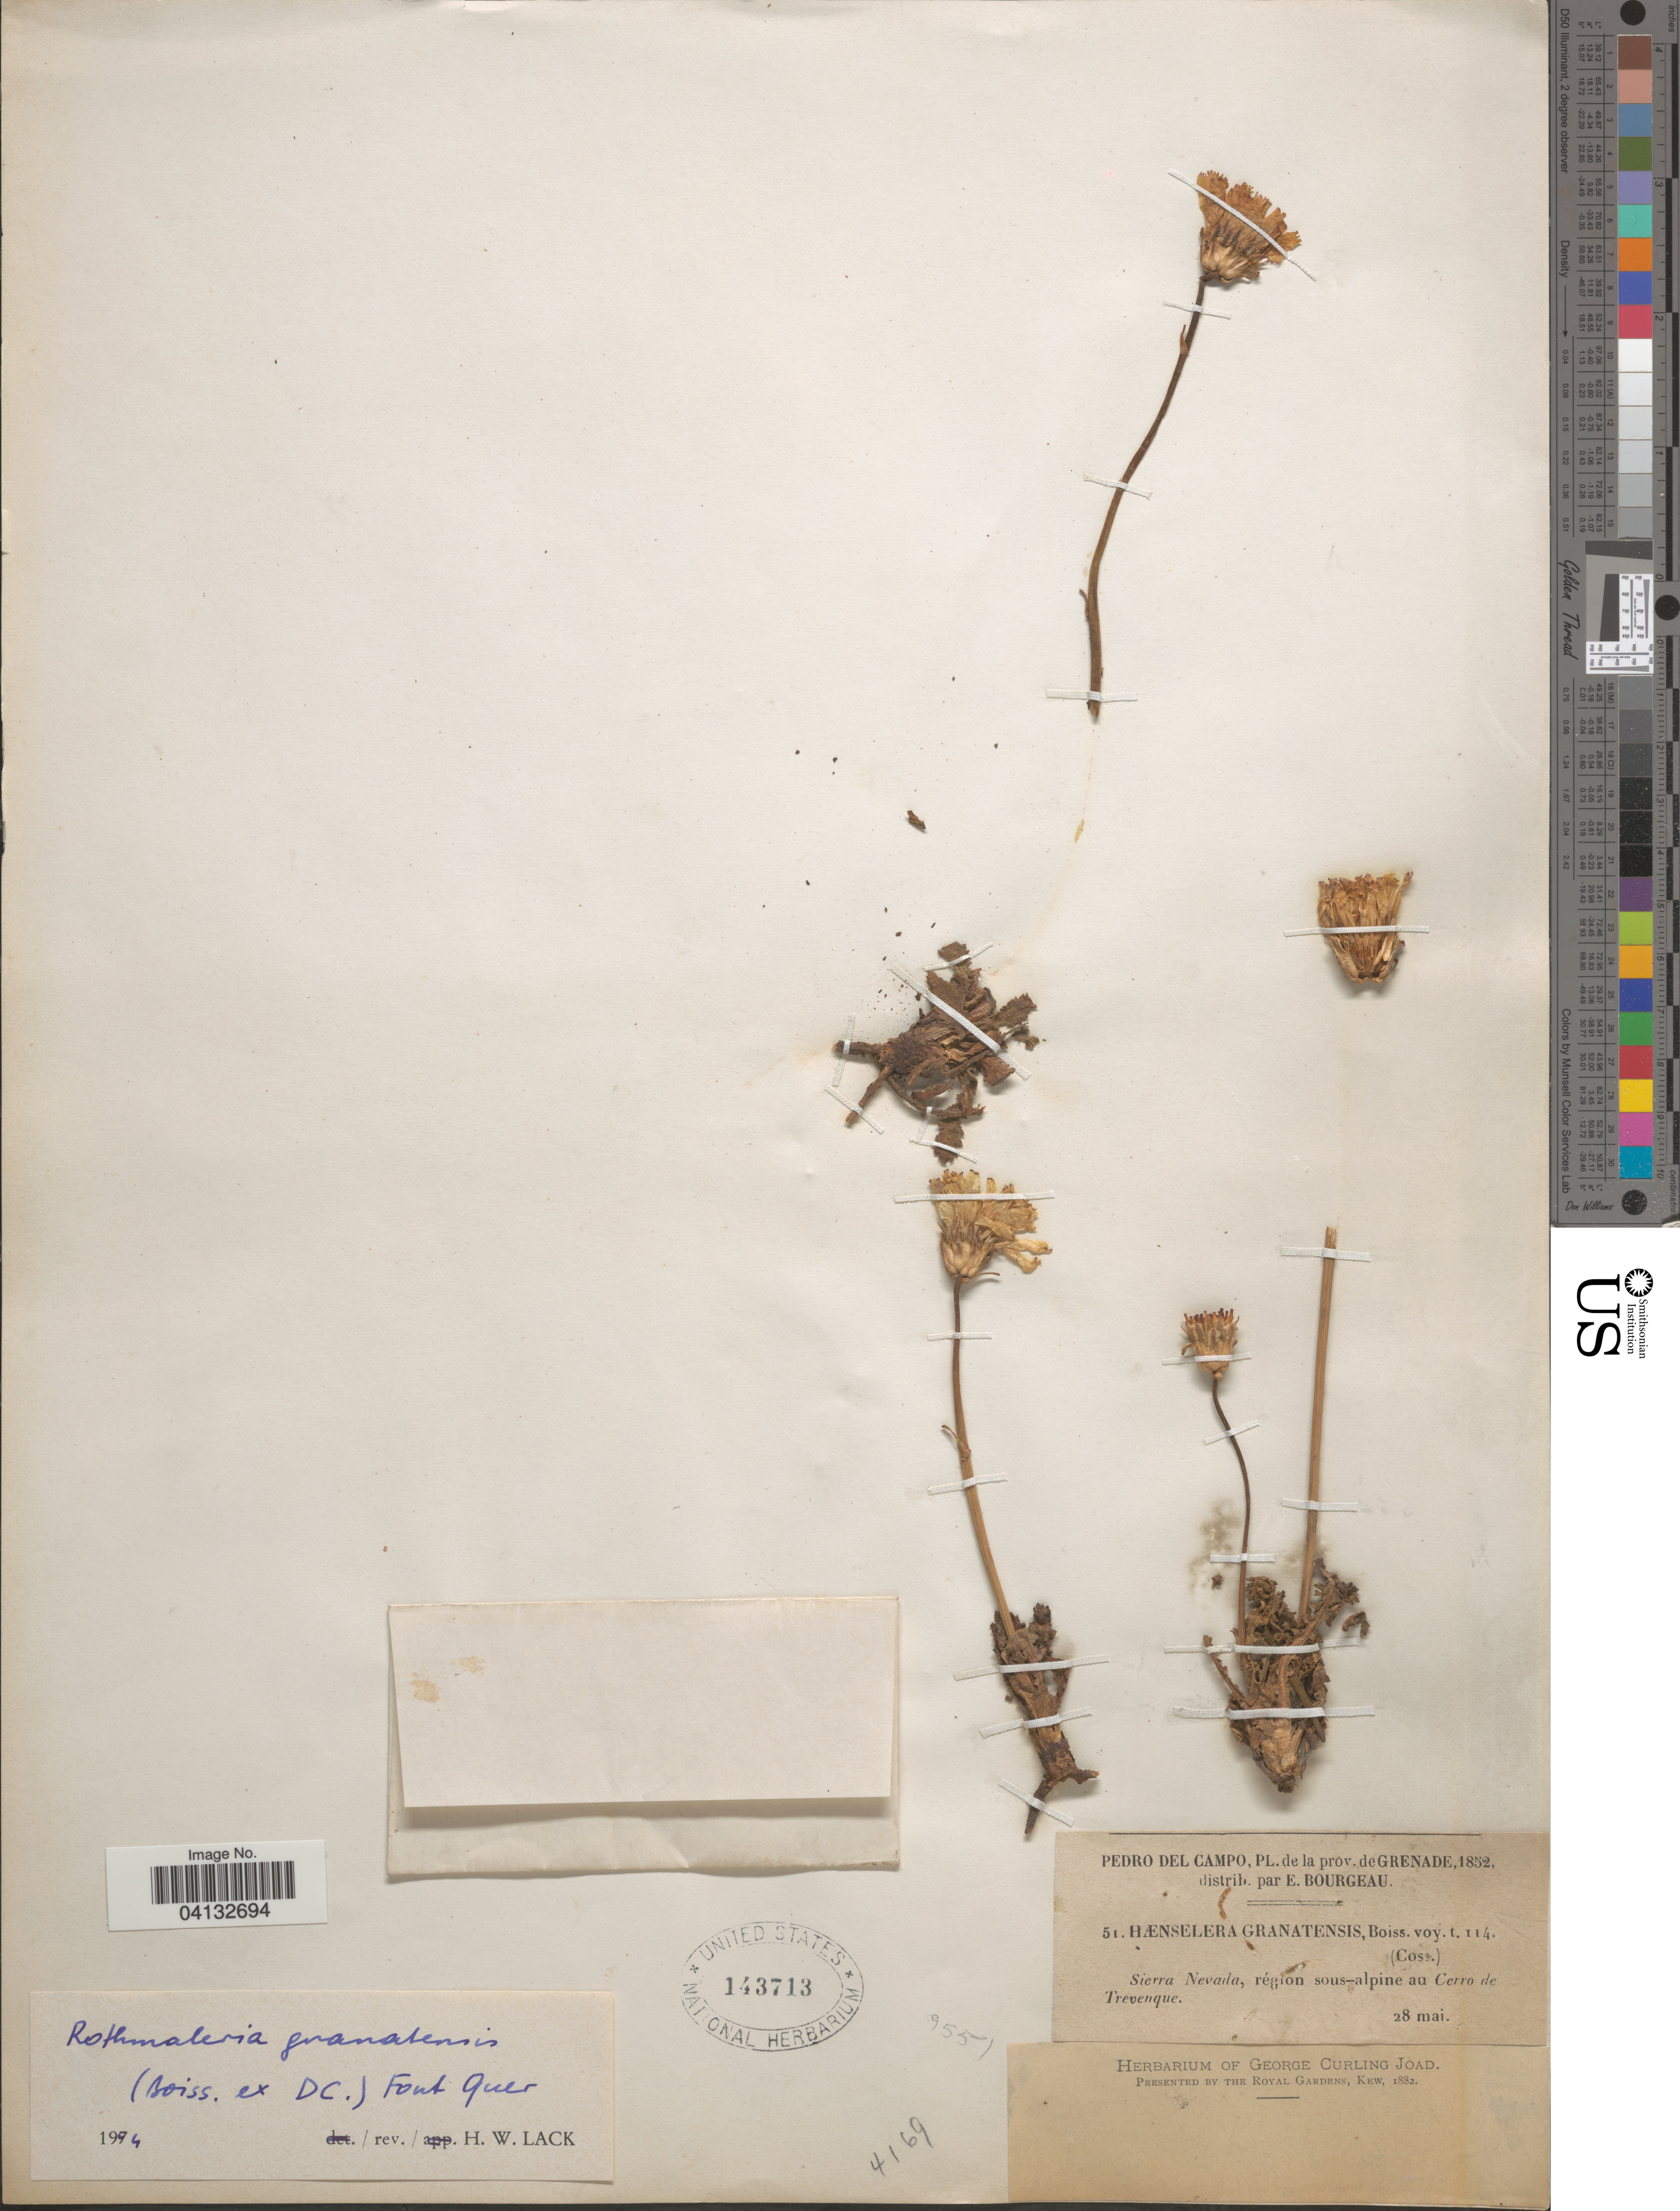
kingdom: Plantae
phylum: Tracheophyta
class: Magnoliopsida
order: Asterales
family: Asteraceae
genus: Rothmaleria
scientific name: Rothmaleria granatensis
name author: (Boiss. ex DC.) Font Quer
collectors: E. Bourgeau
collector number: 51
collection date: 1852-05-28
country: Spain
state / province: Andalucía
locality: Pedro del Campo, prov. de Grenade. Sierra Nevada, région sous-alpine au Cerro de Trevenque.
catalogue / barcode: US 143713